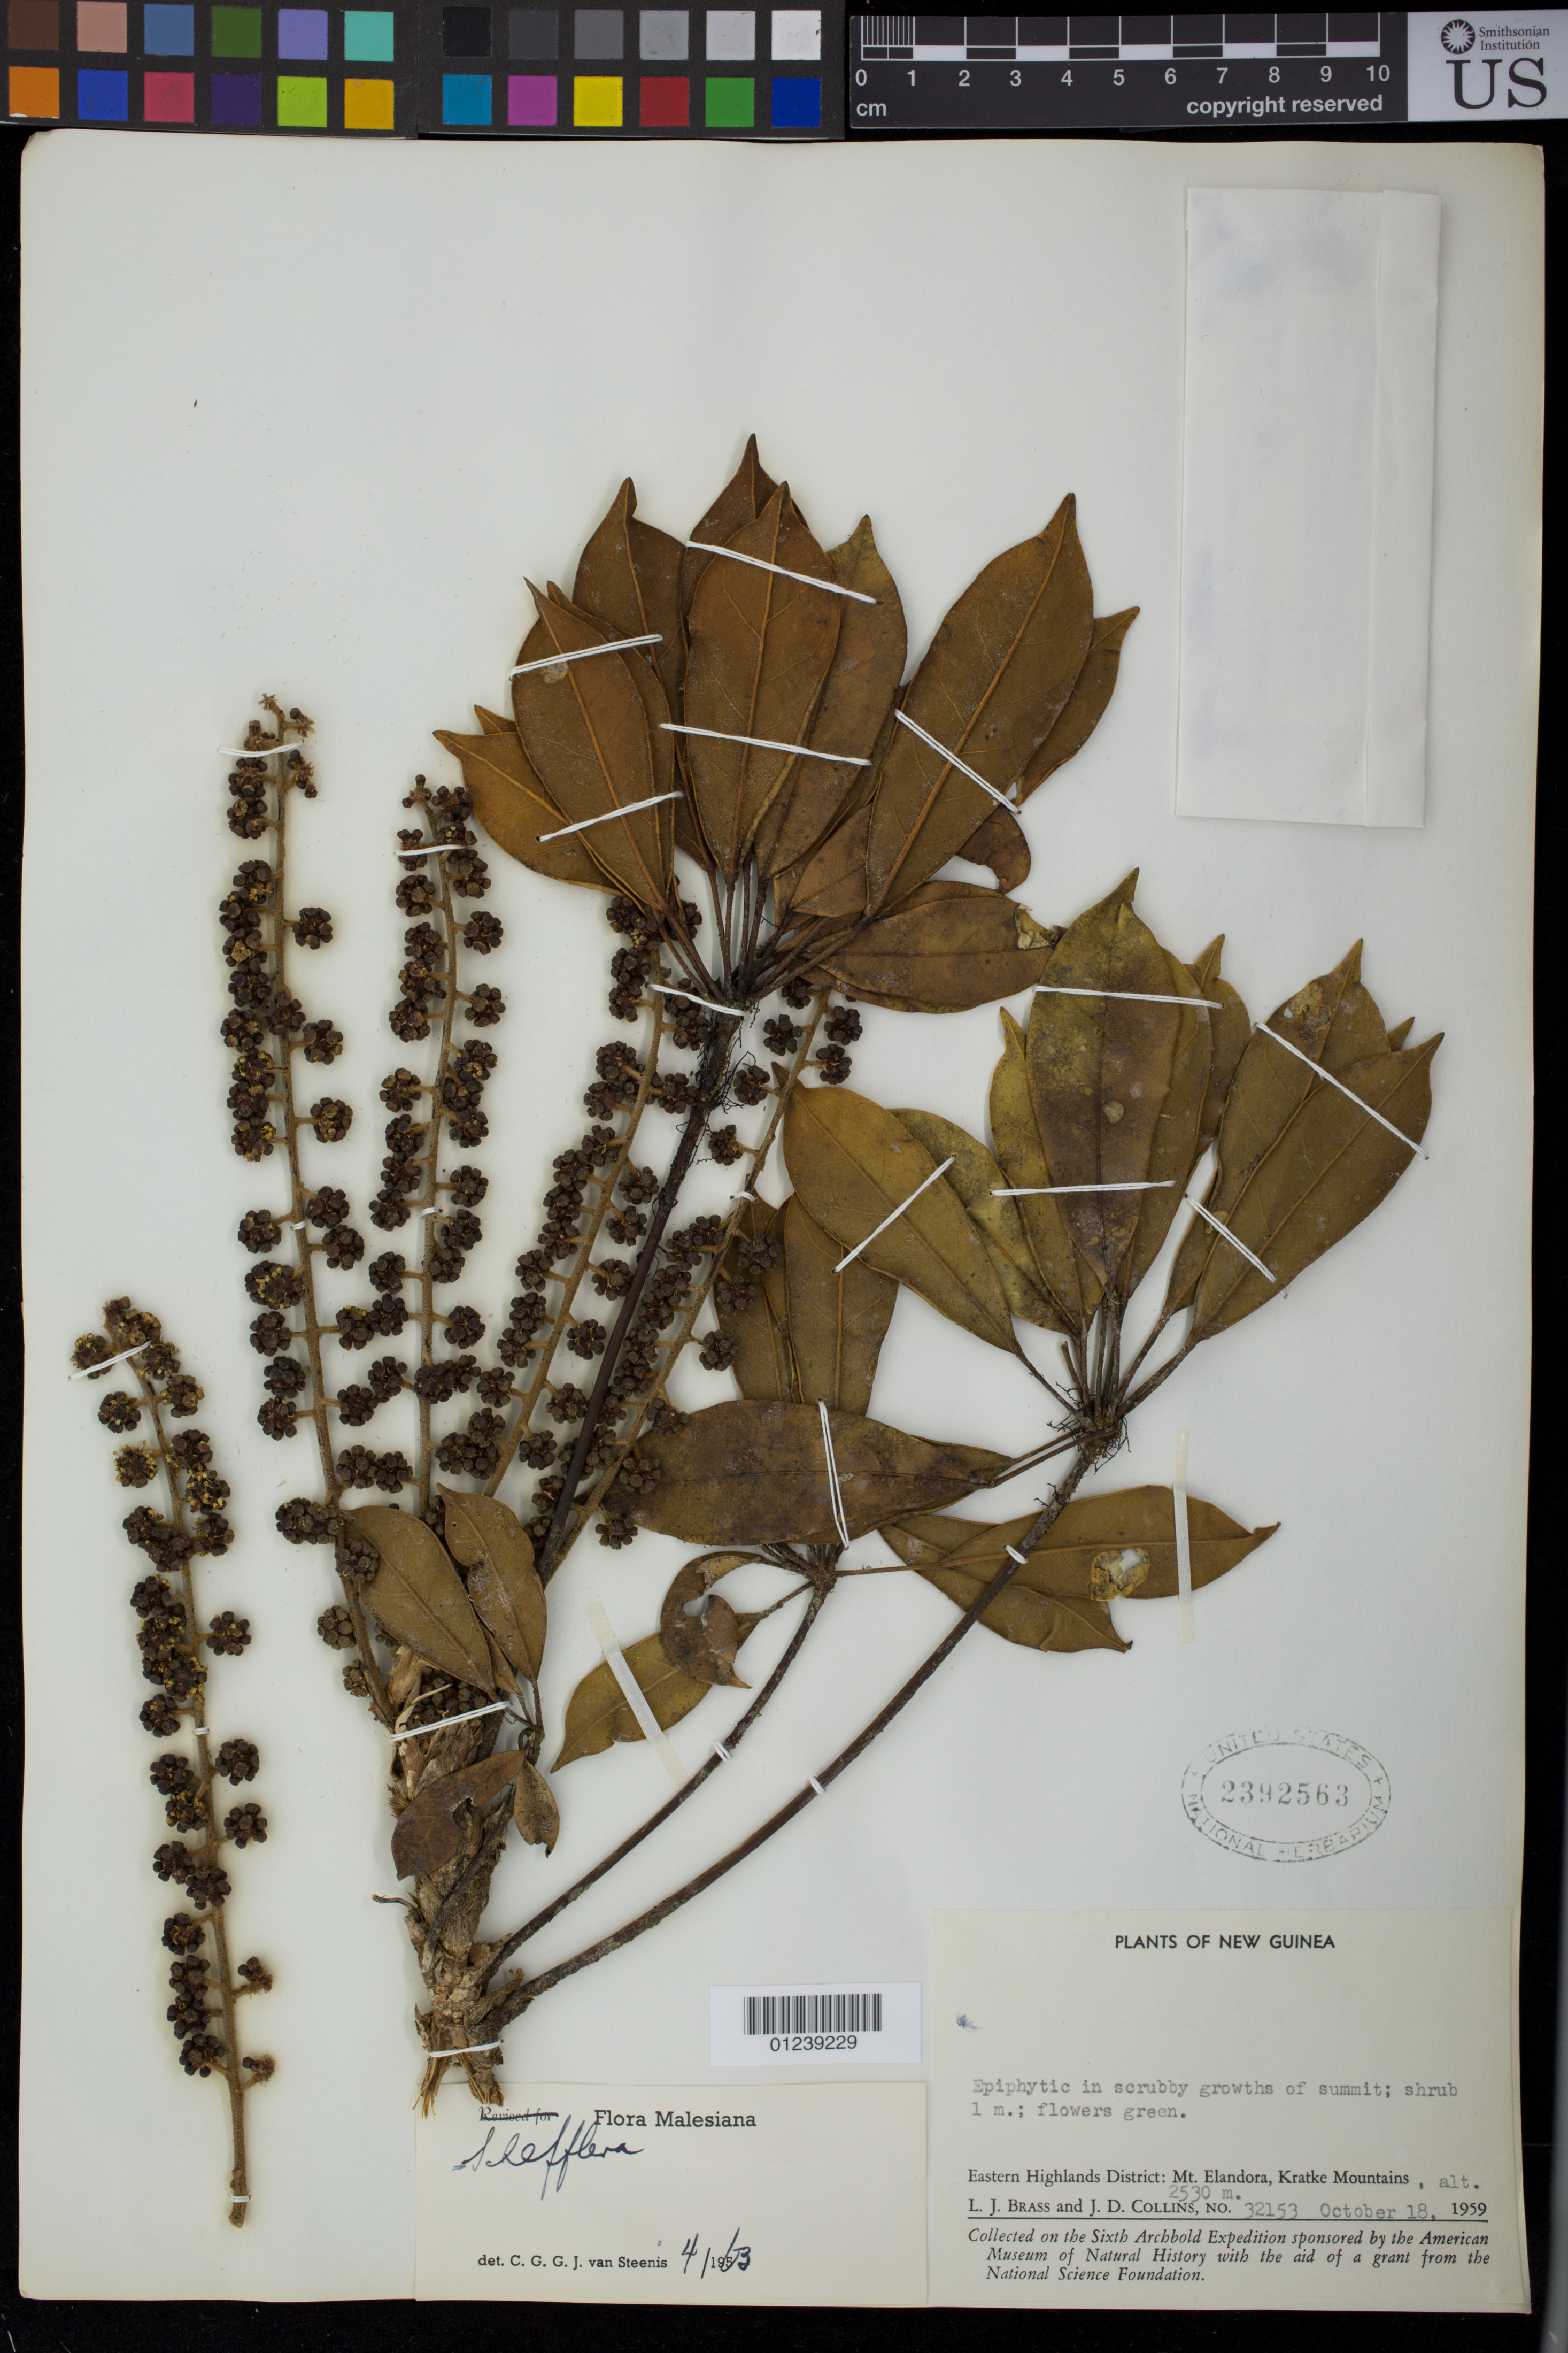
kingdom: Plantae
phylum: Tracheophyta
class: Magnoliopsida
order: Apiales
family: Araliaceae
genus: Schefflera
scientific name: Schefflera sp.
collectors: L. J. Brass & J. Collins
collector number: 32153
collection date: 1959-10-18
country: Papua New Guinea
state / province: Eastern Highlands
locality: Mt. Elandora, Kratke Mountains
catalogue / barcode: US 2392563